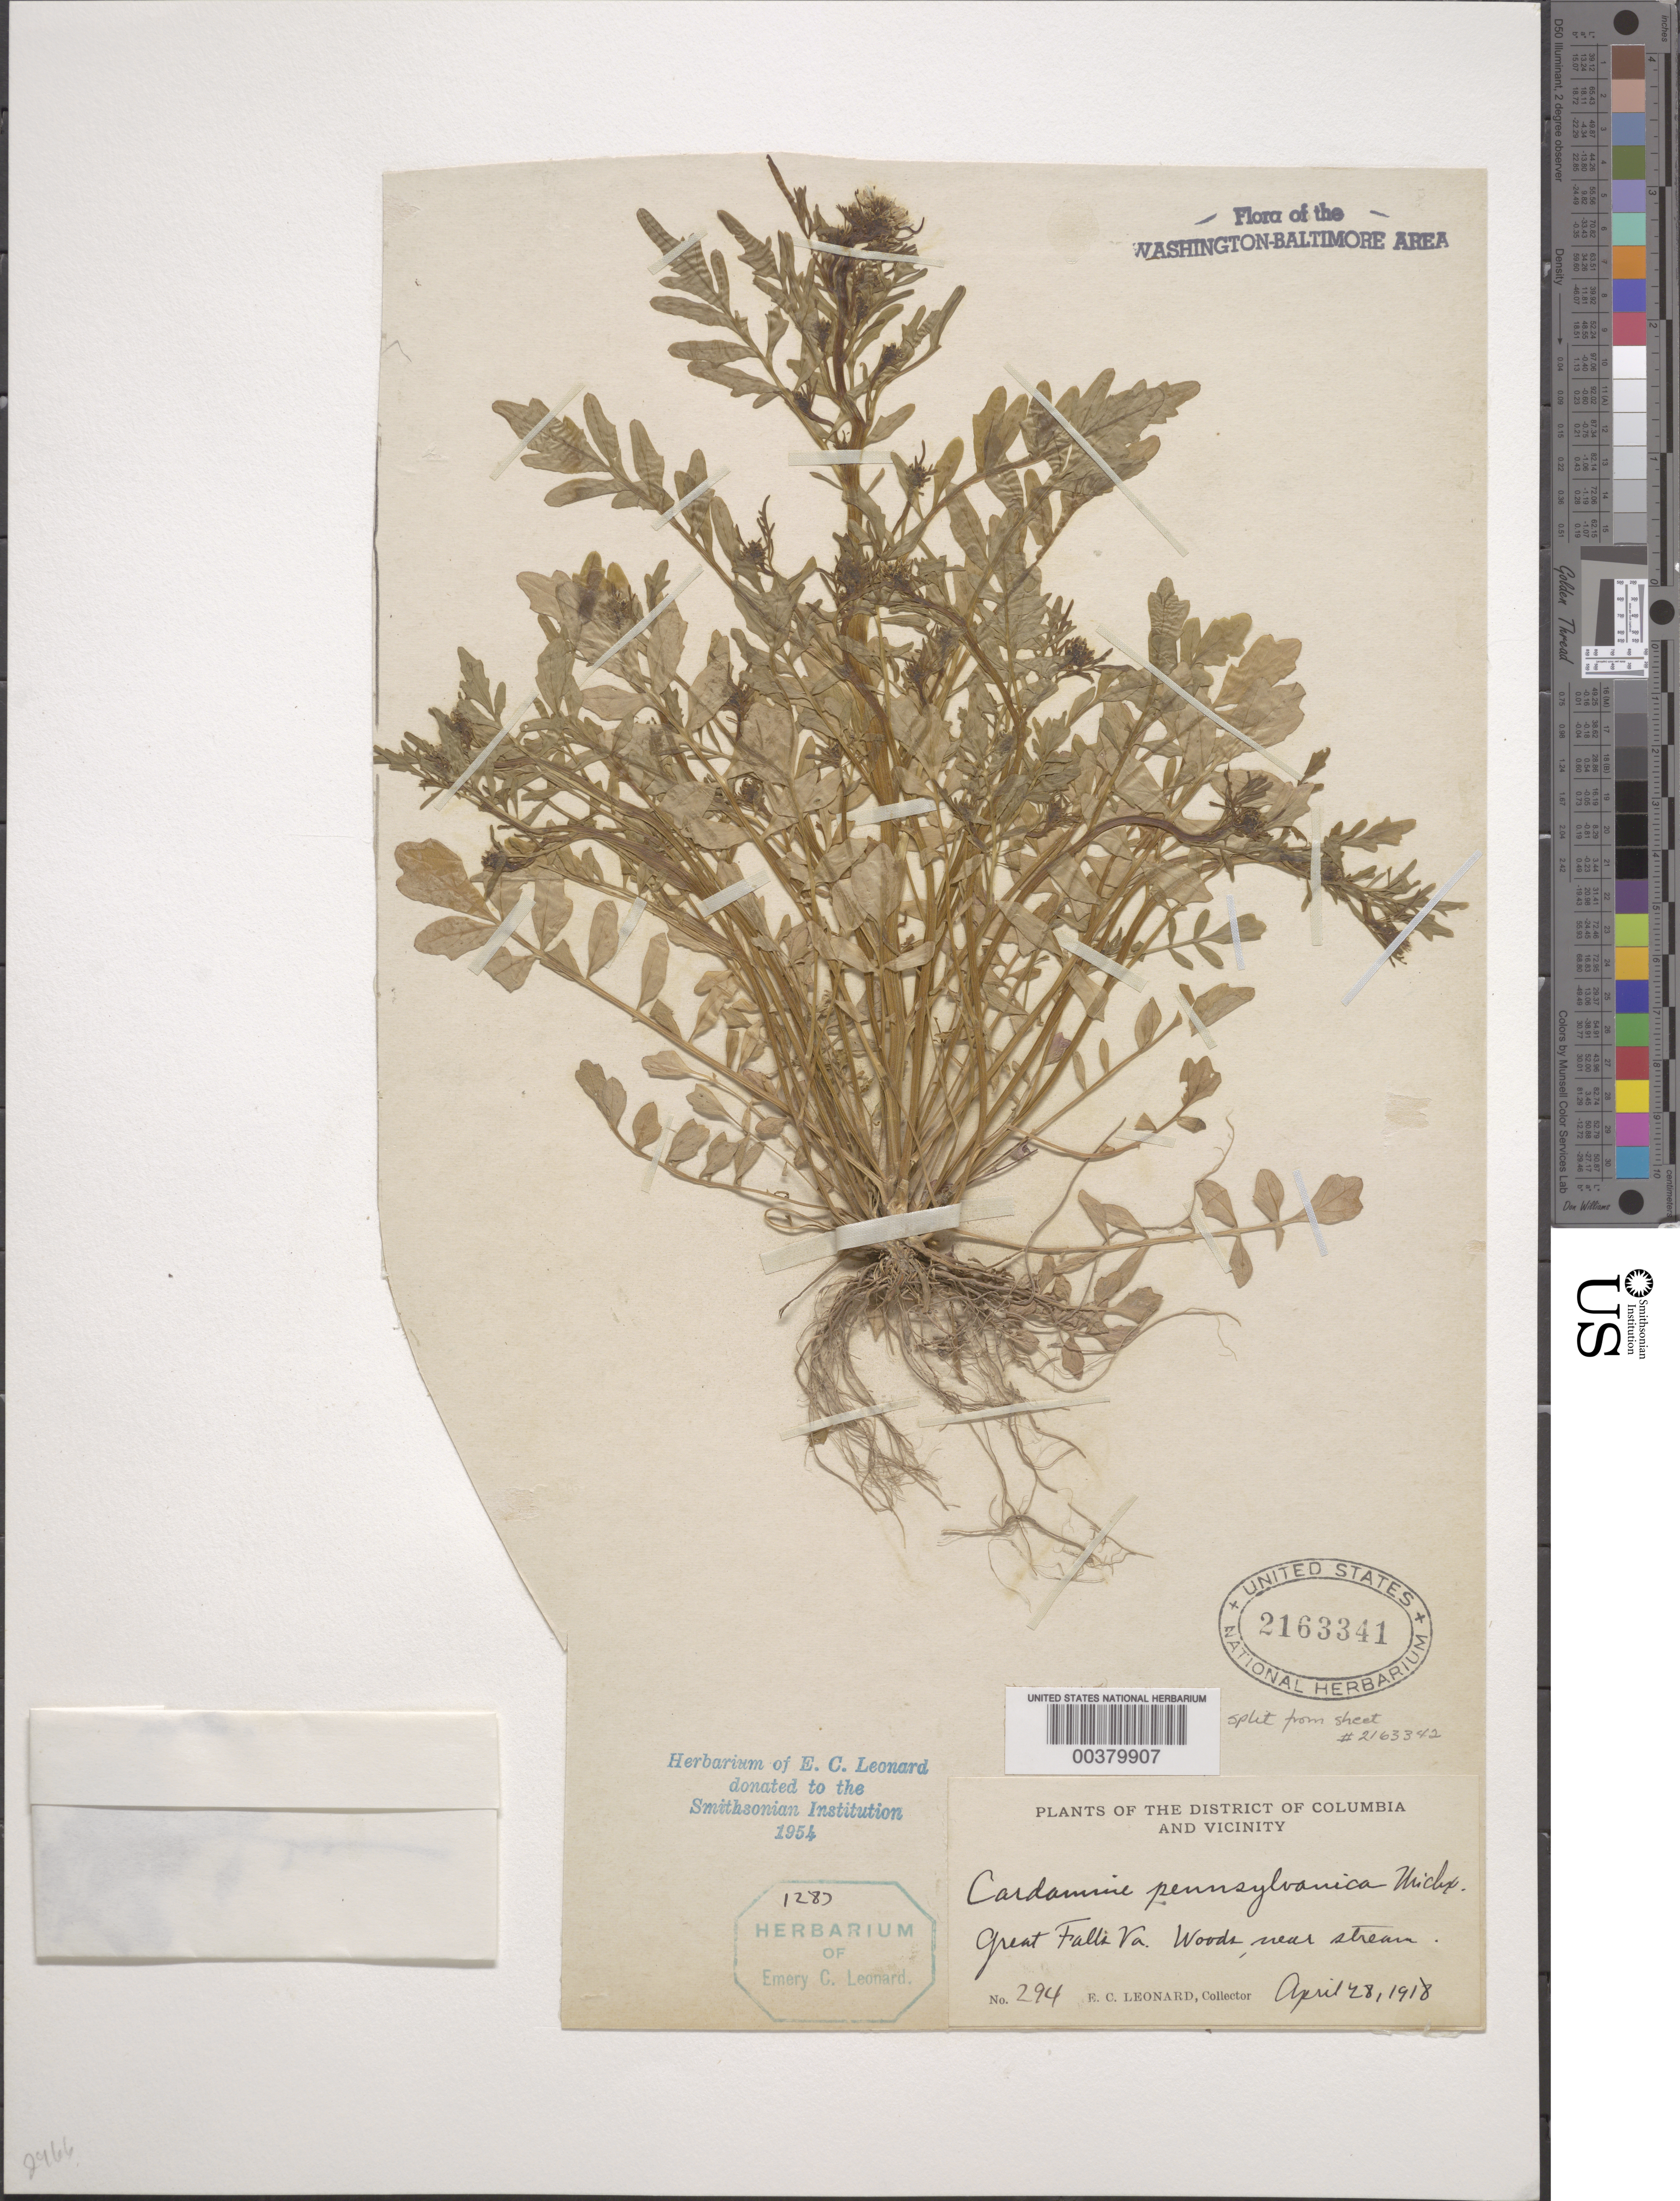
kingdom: Plantae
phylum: Tracheophyta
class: Magnoliopsida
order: Brassicales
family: Brassicaceae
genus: Cardamine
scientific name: Cardamine pensylvanica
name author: Muhl. ex Willd.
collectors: E. C. Leonard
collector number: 294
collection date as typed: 28 Apr 1918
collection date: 1918-04-28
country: United States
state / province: Virginia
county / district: Fairfax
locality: Great Falls C. & O. Canal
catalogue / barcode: US 2163341